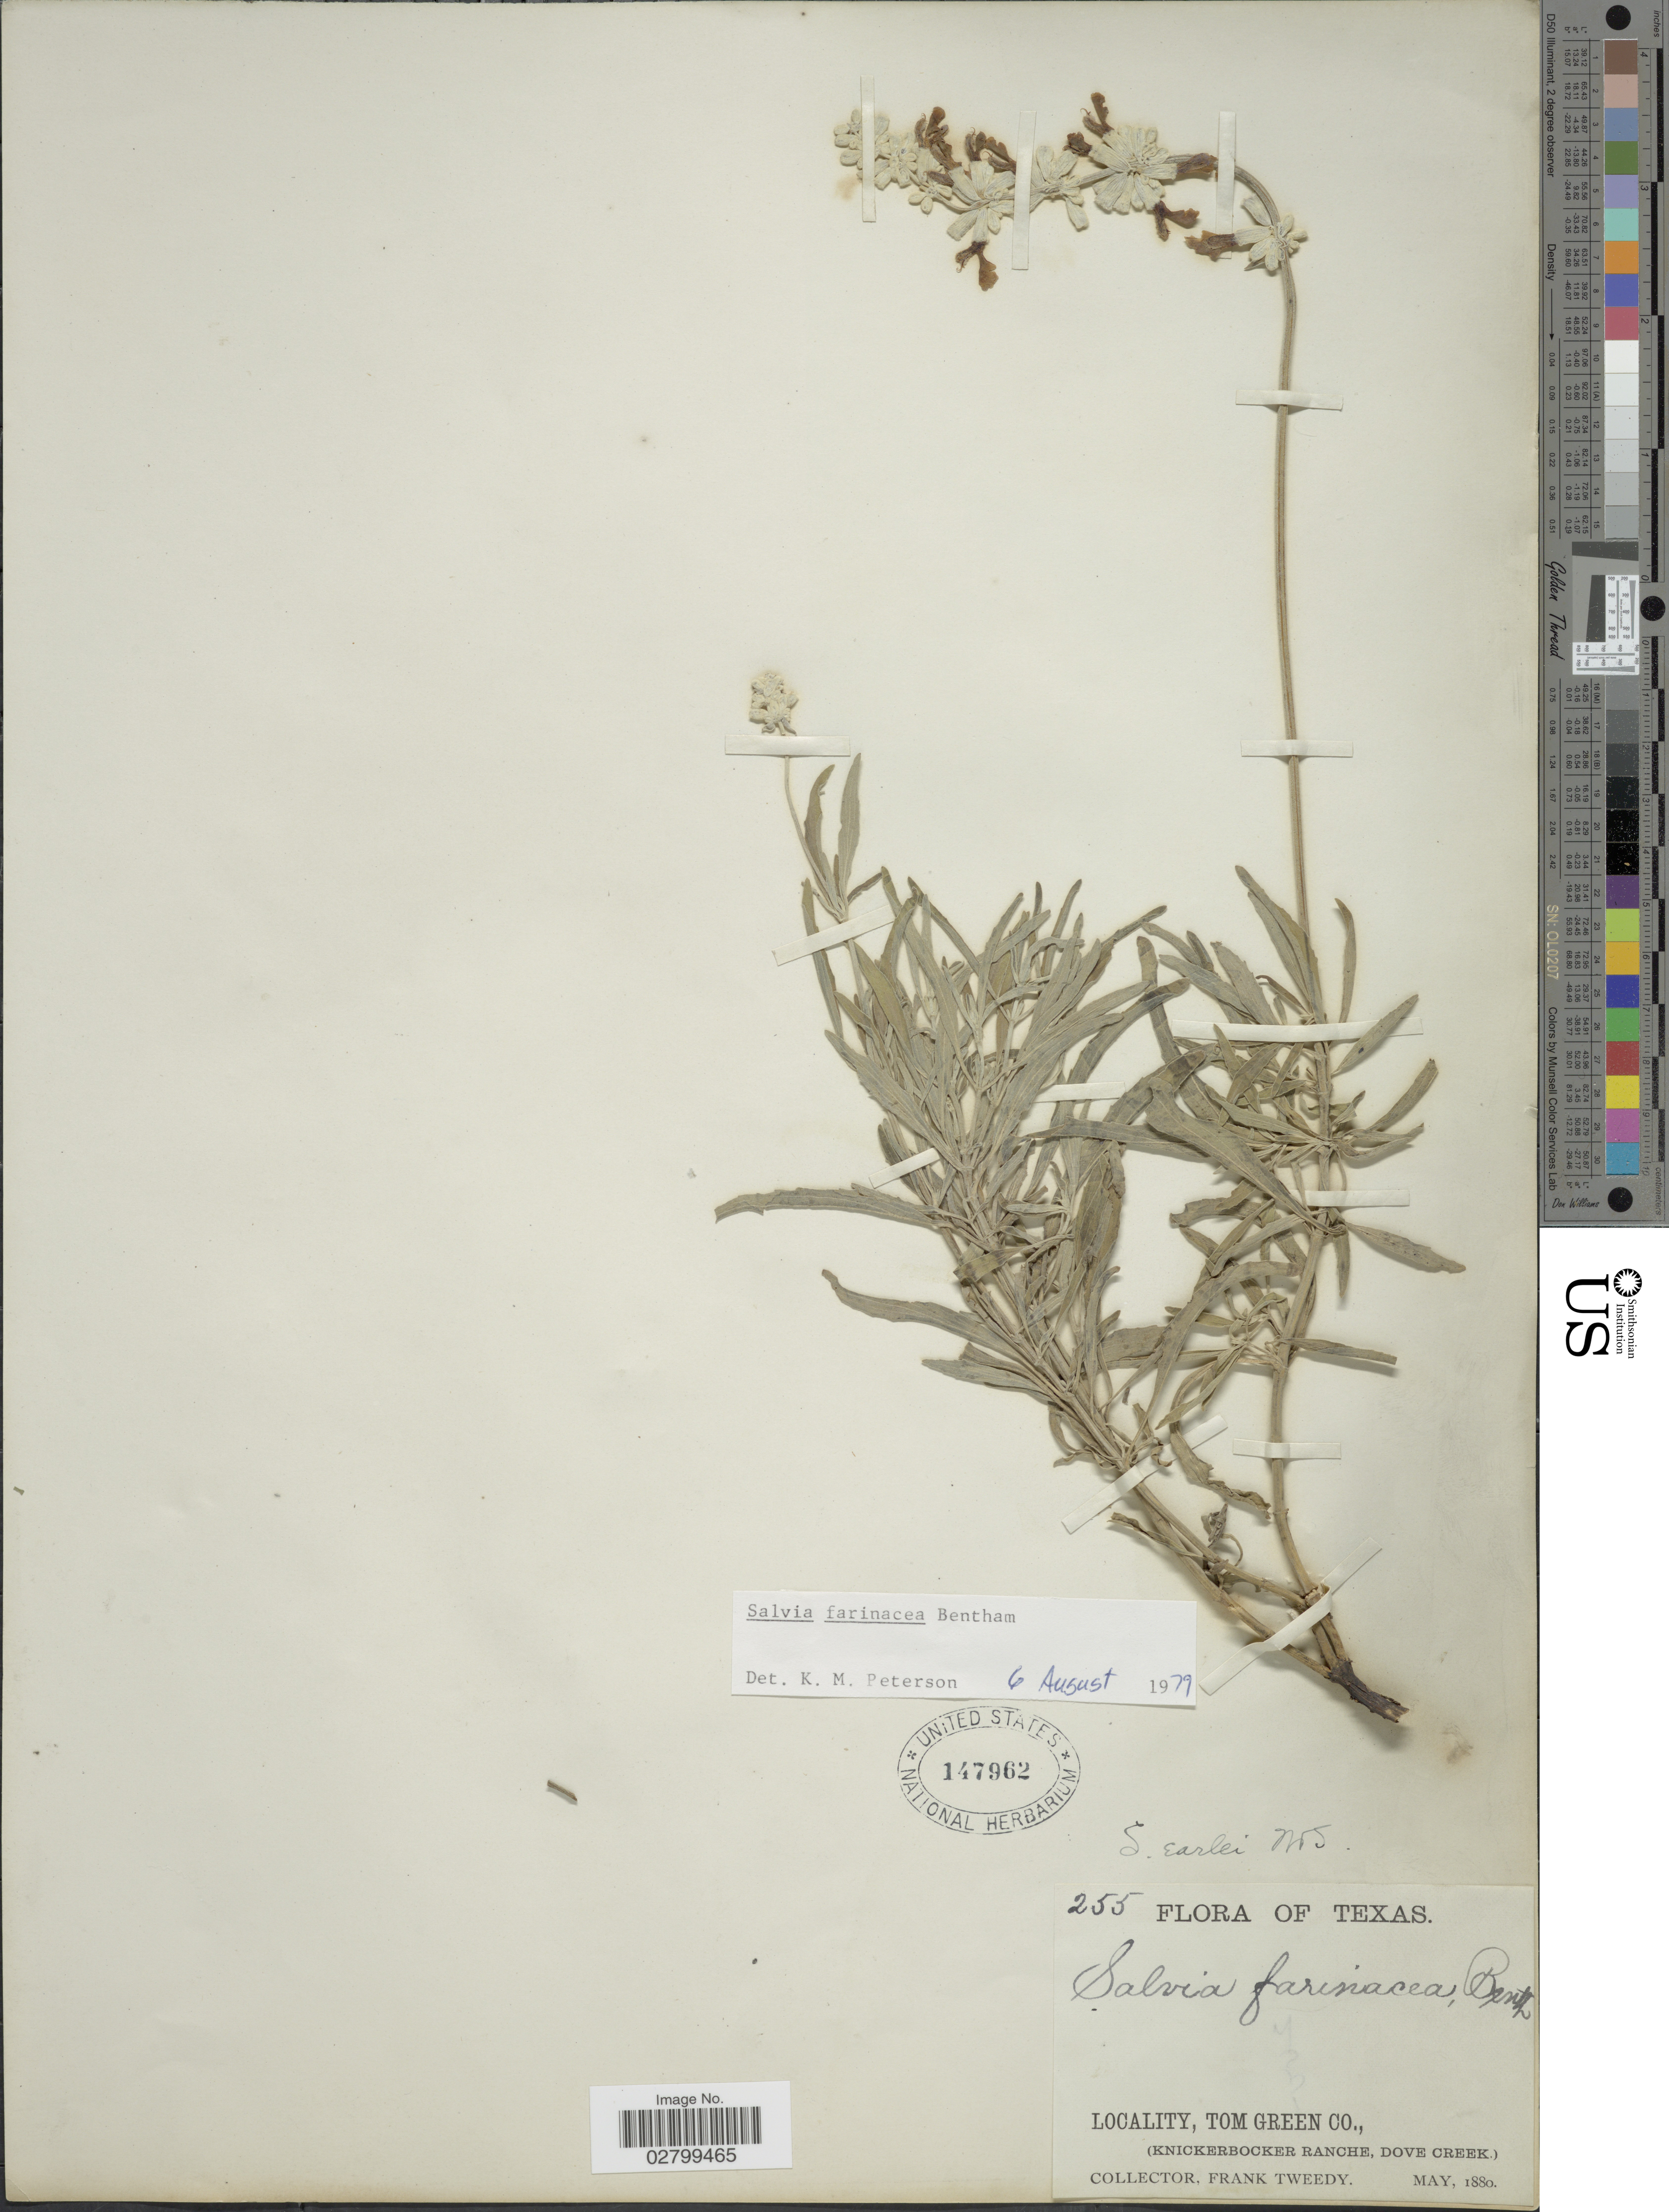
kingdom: Plantae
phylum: Tracheophyta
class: Magnoliopsida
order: Lamiales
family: Lamiaceae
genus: Salvia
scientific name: Salvia farinacea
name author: Benth.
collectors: F. Tweedy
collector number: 255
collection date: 1880-05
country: United States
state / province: Texas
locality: Tom Green Co., (Knickerbocker Ranche, Dove Creek).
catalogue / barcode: US 147962